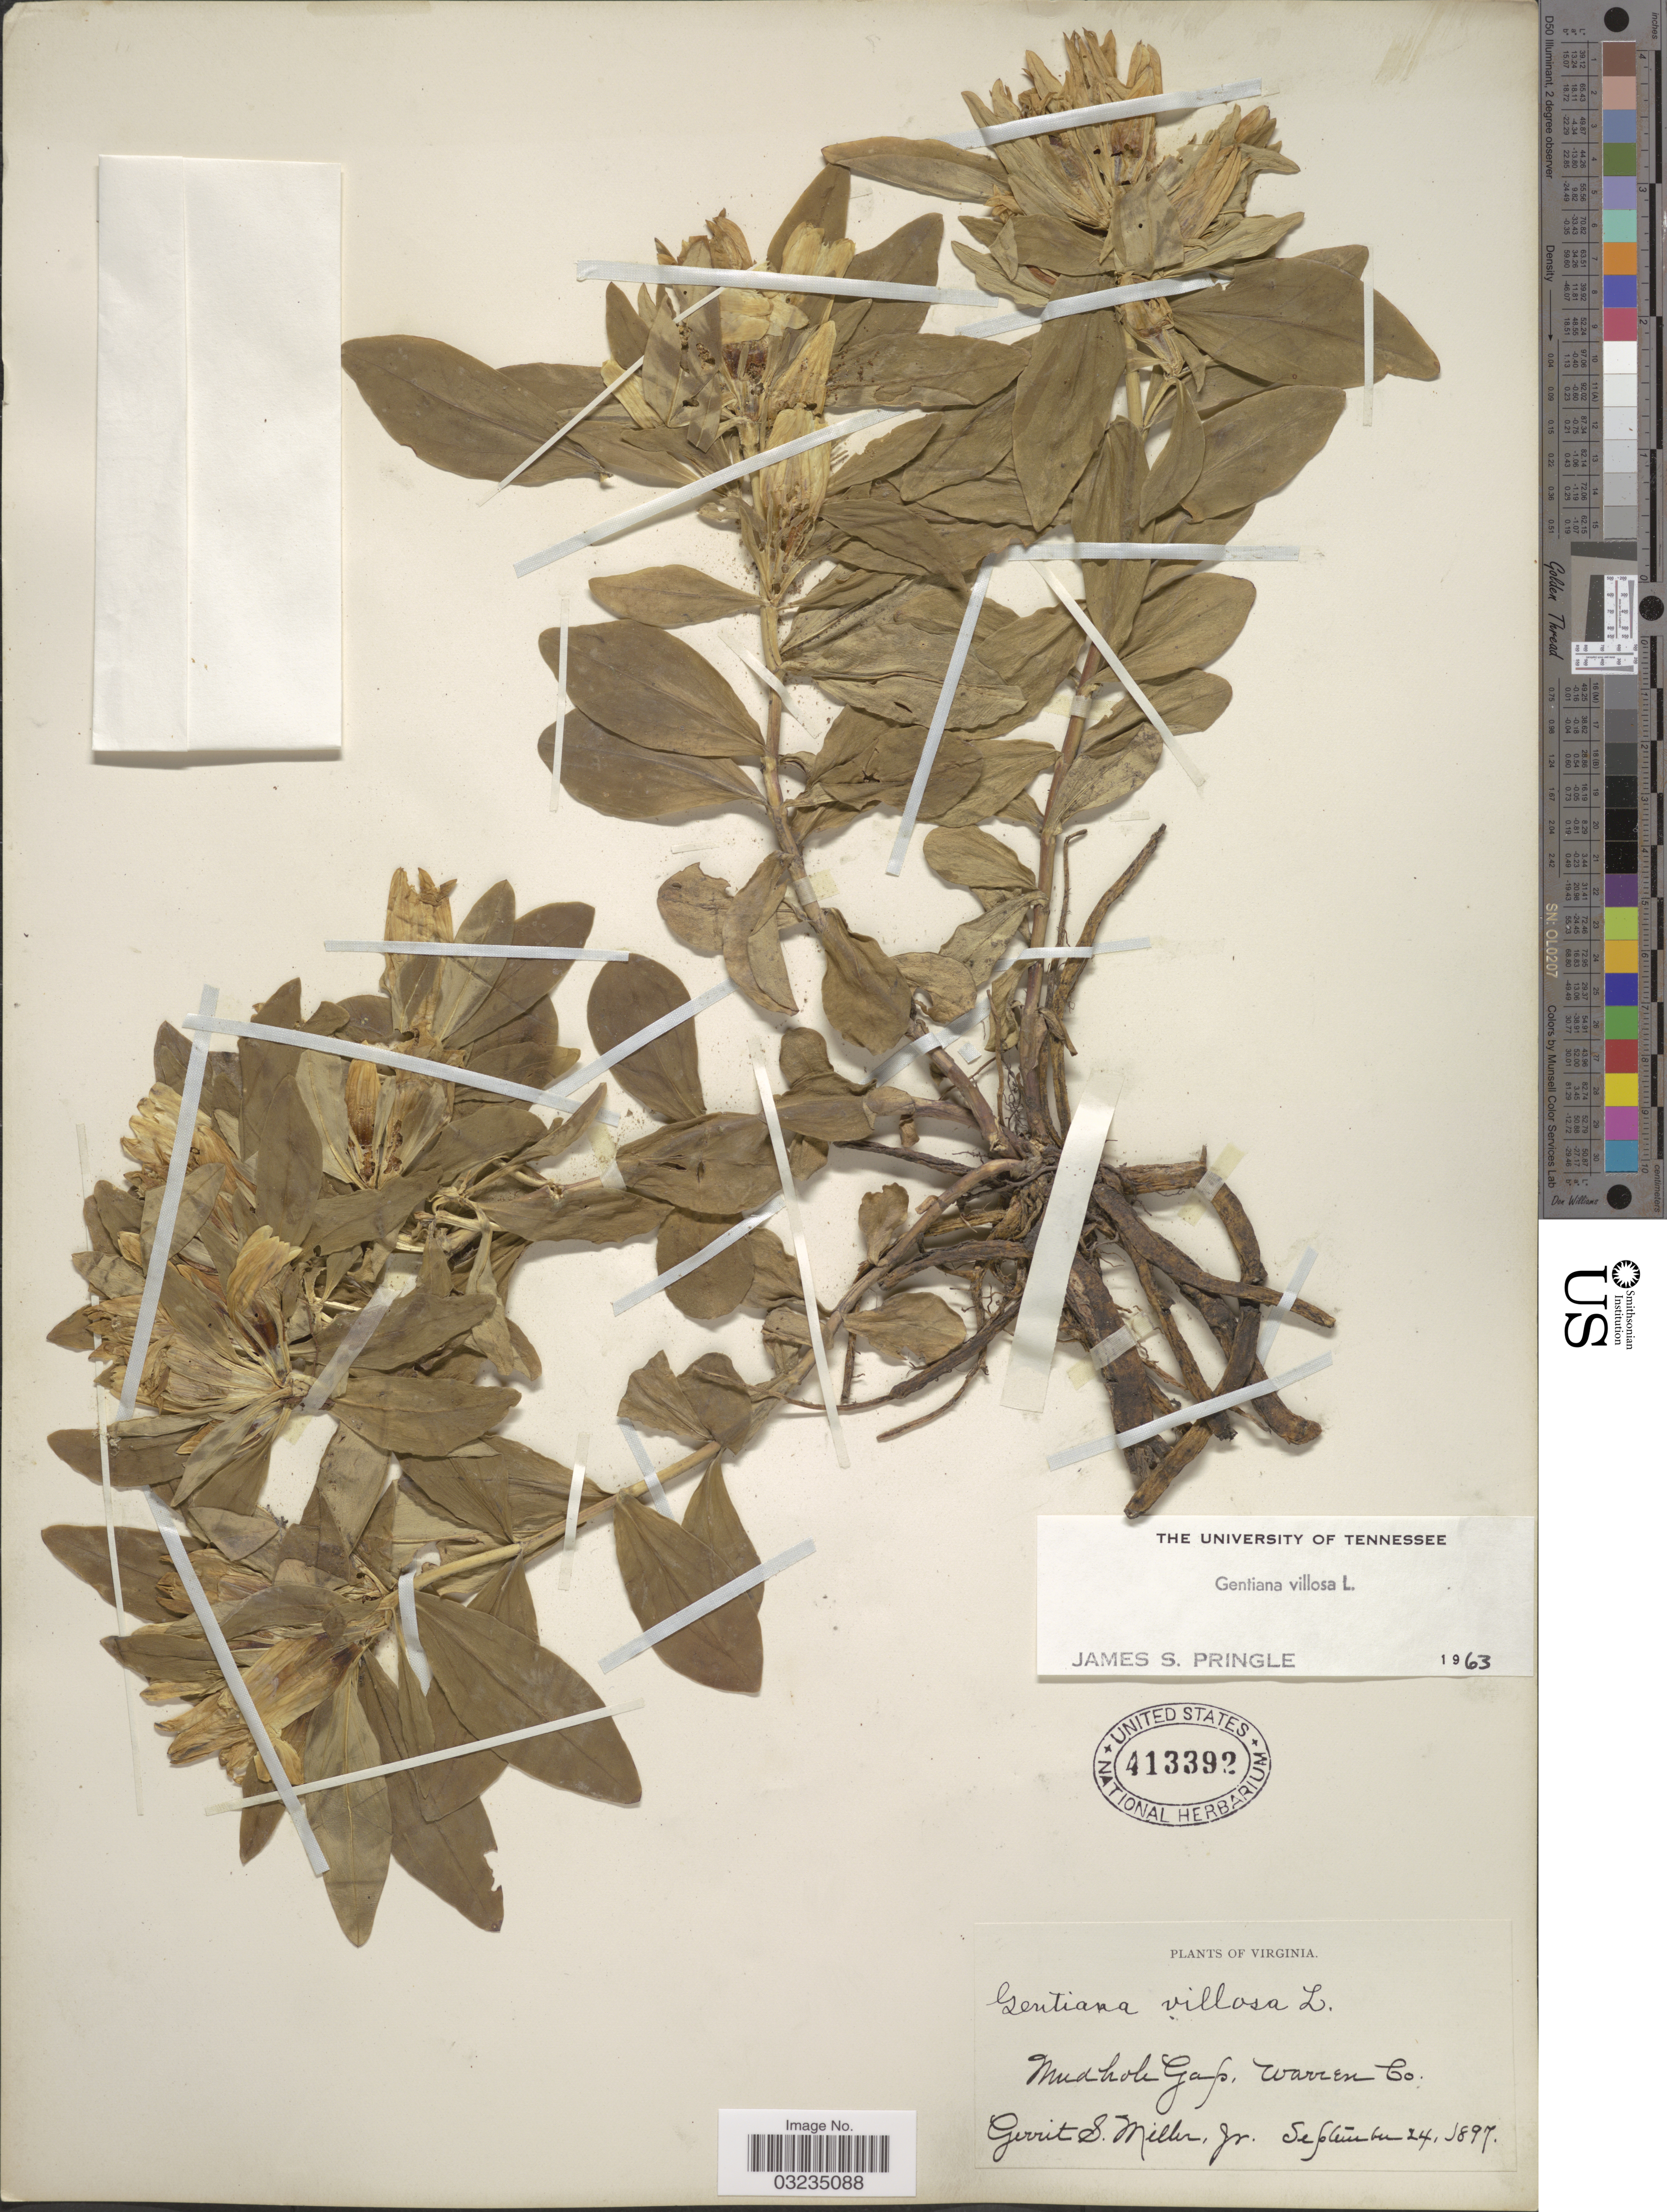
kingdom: Plantae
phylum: Tracheophyta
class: Magnoliopsida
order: Gentianales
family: Gentianaceae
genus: Gentiana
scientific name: Gentiana villosa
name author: L.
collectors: G. S. Miller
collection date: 1897-09-24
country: United States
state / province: Virginia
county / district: Warren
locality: Mudhole Gap, Warren Co.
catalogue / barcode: US 413392